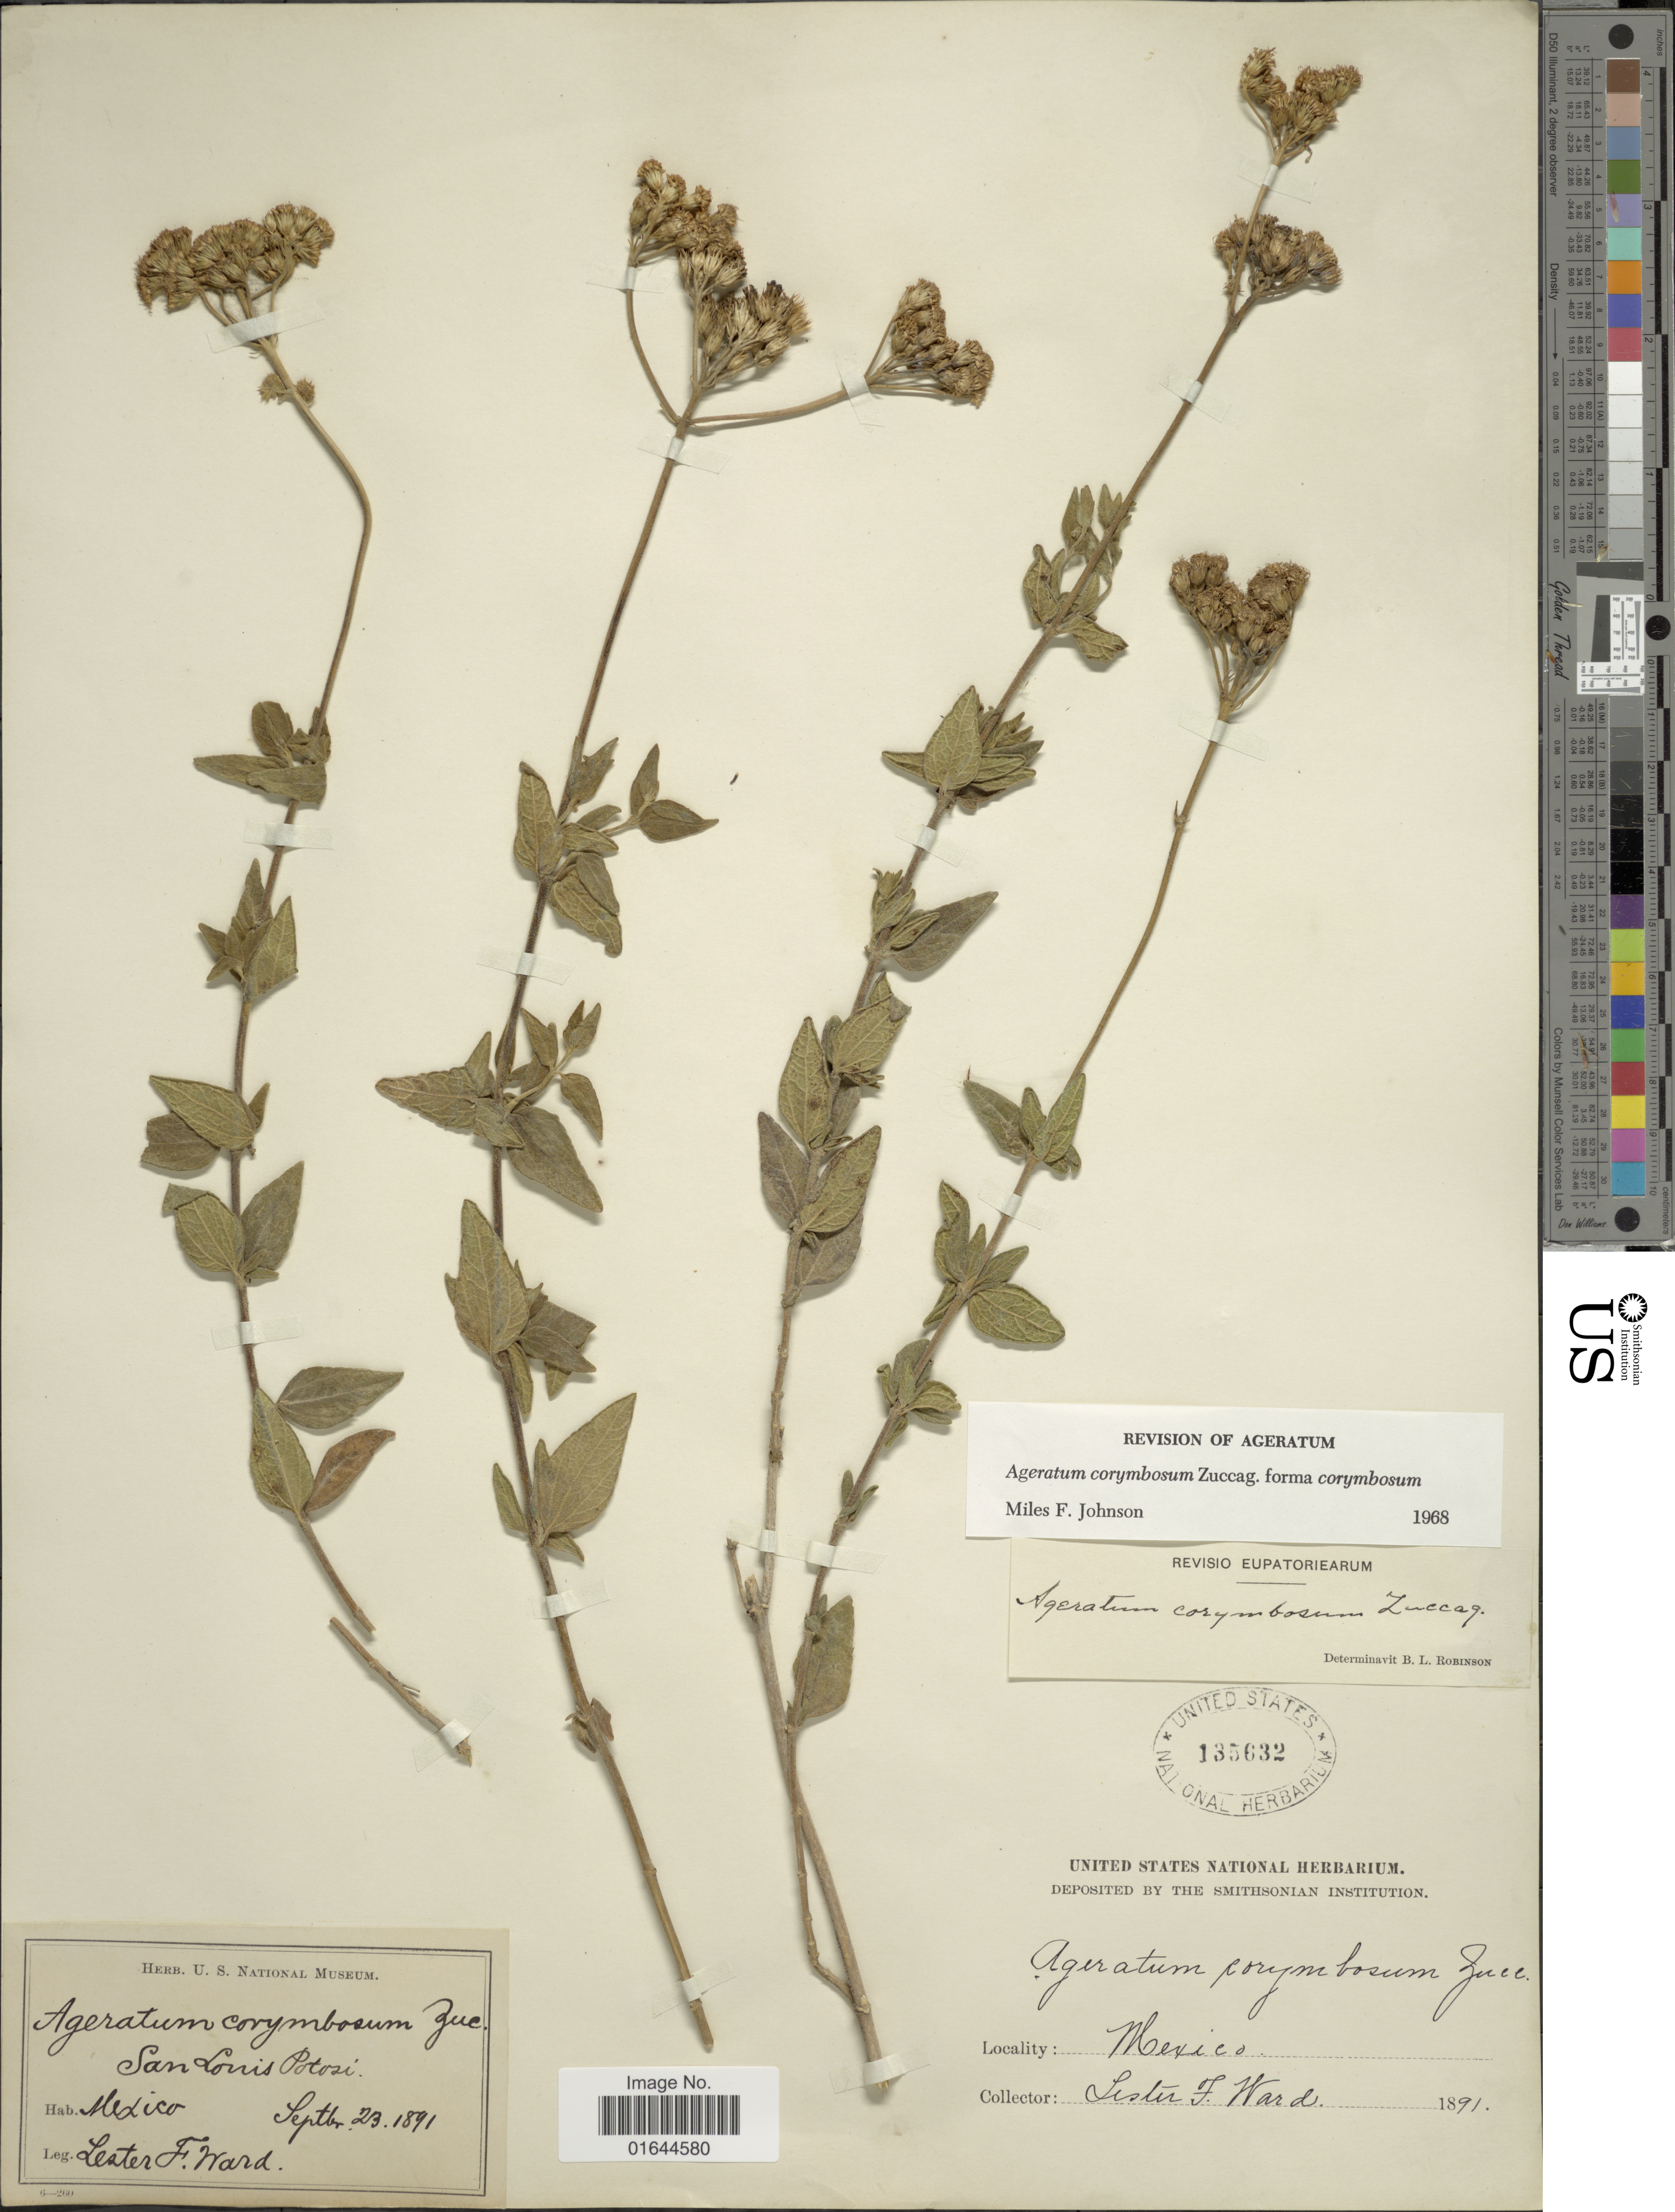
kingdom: Plantae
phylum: Tracheophyta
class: Magnoliopsida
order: Asterales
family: Asteraceae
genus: Ageratum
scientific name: Ageratum corymbosum f. corymbosum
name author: Zuccagni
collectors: L. F. Ward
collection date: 1891-09-23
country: Mexico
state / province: San Luis Potosí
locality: San Luis Potosi. Mexico.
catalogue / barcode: US 135632